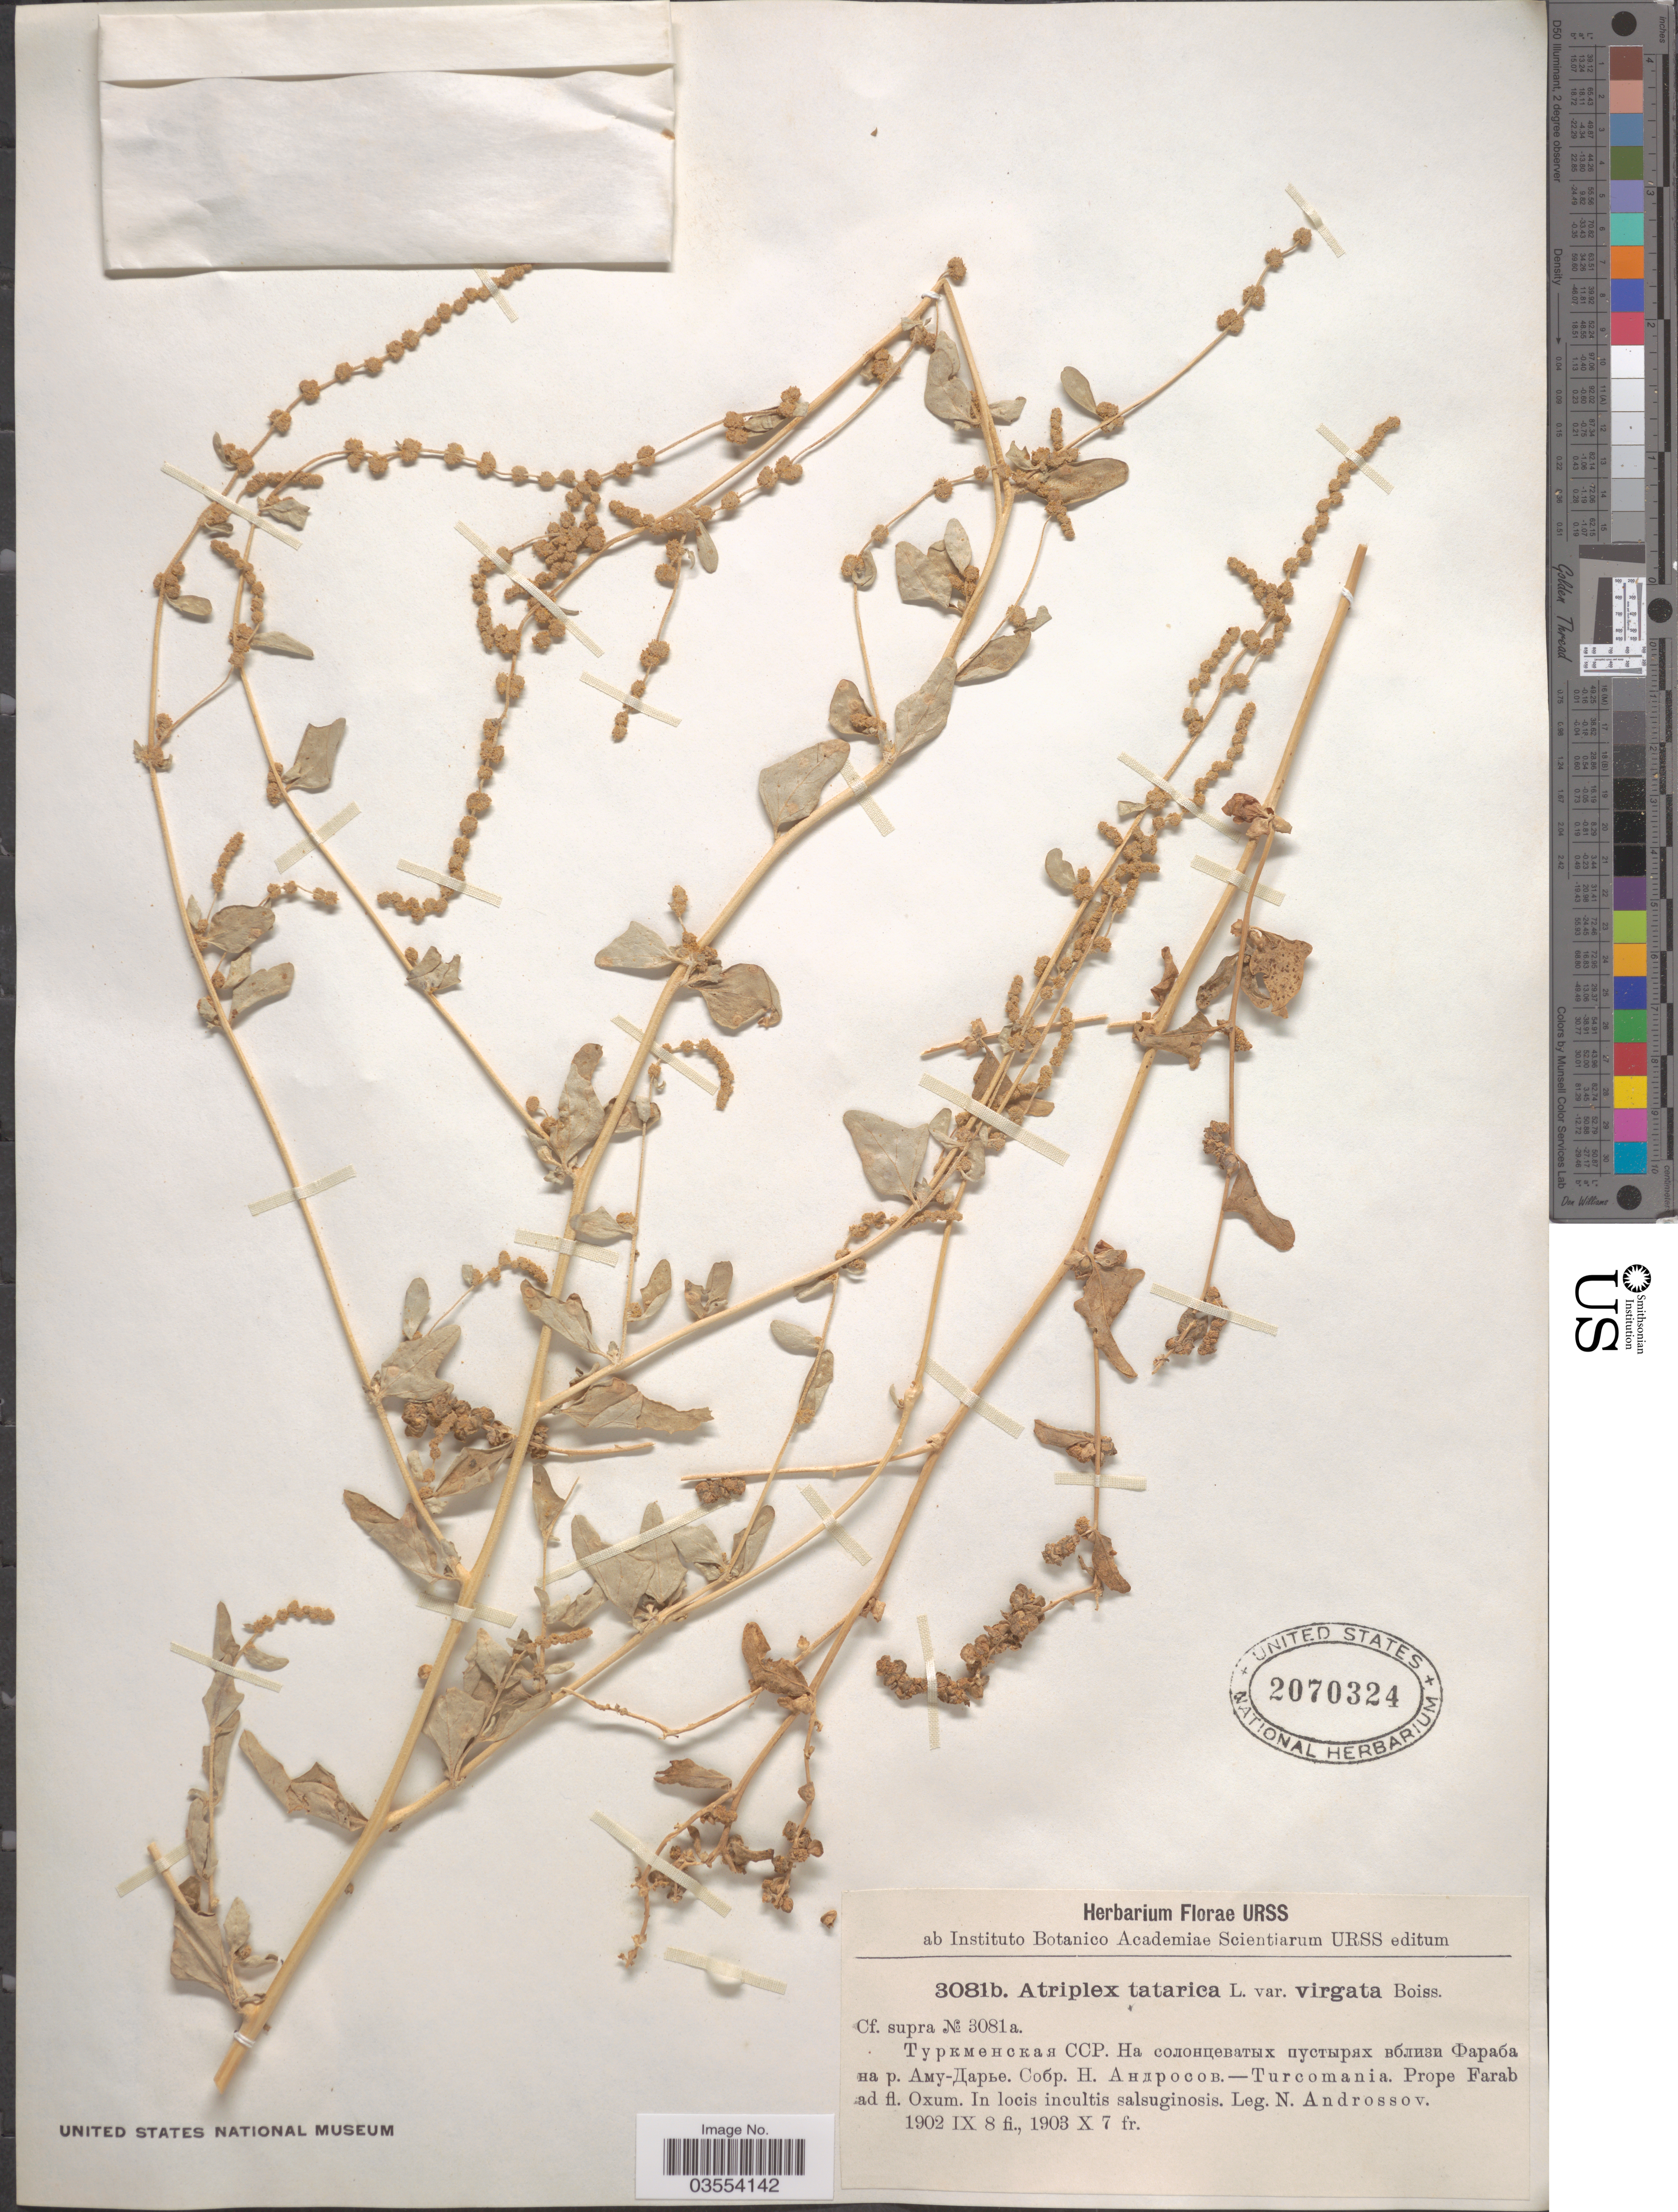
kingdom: Plantae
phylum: Tracheophyta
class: Magnoliopsida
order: Caryophyllales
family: Amaranthaceae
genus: Atriplex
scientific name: Atriplex tatarica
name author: L.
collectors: N. Androssov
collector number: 3081b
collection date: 1902-09-08/1903-10-07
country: Turkmenistan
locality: Turcomania. Prope Farab ad fl. Oxum. In locis incultis salsuginosis.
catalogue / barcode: US 2070324